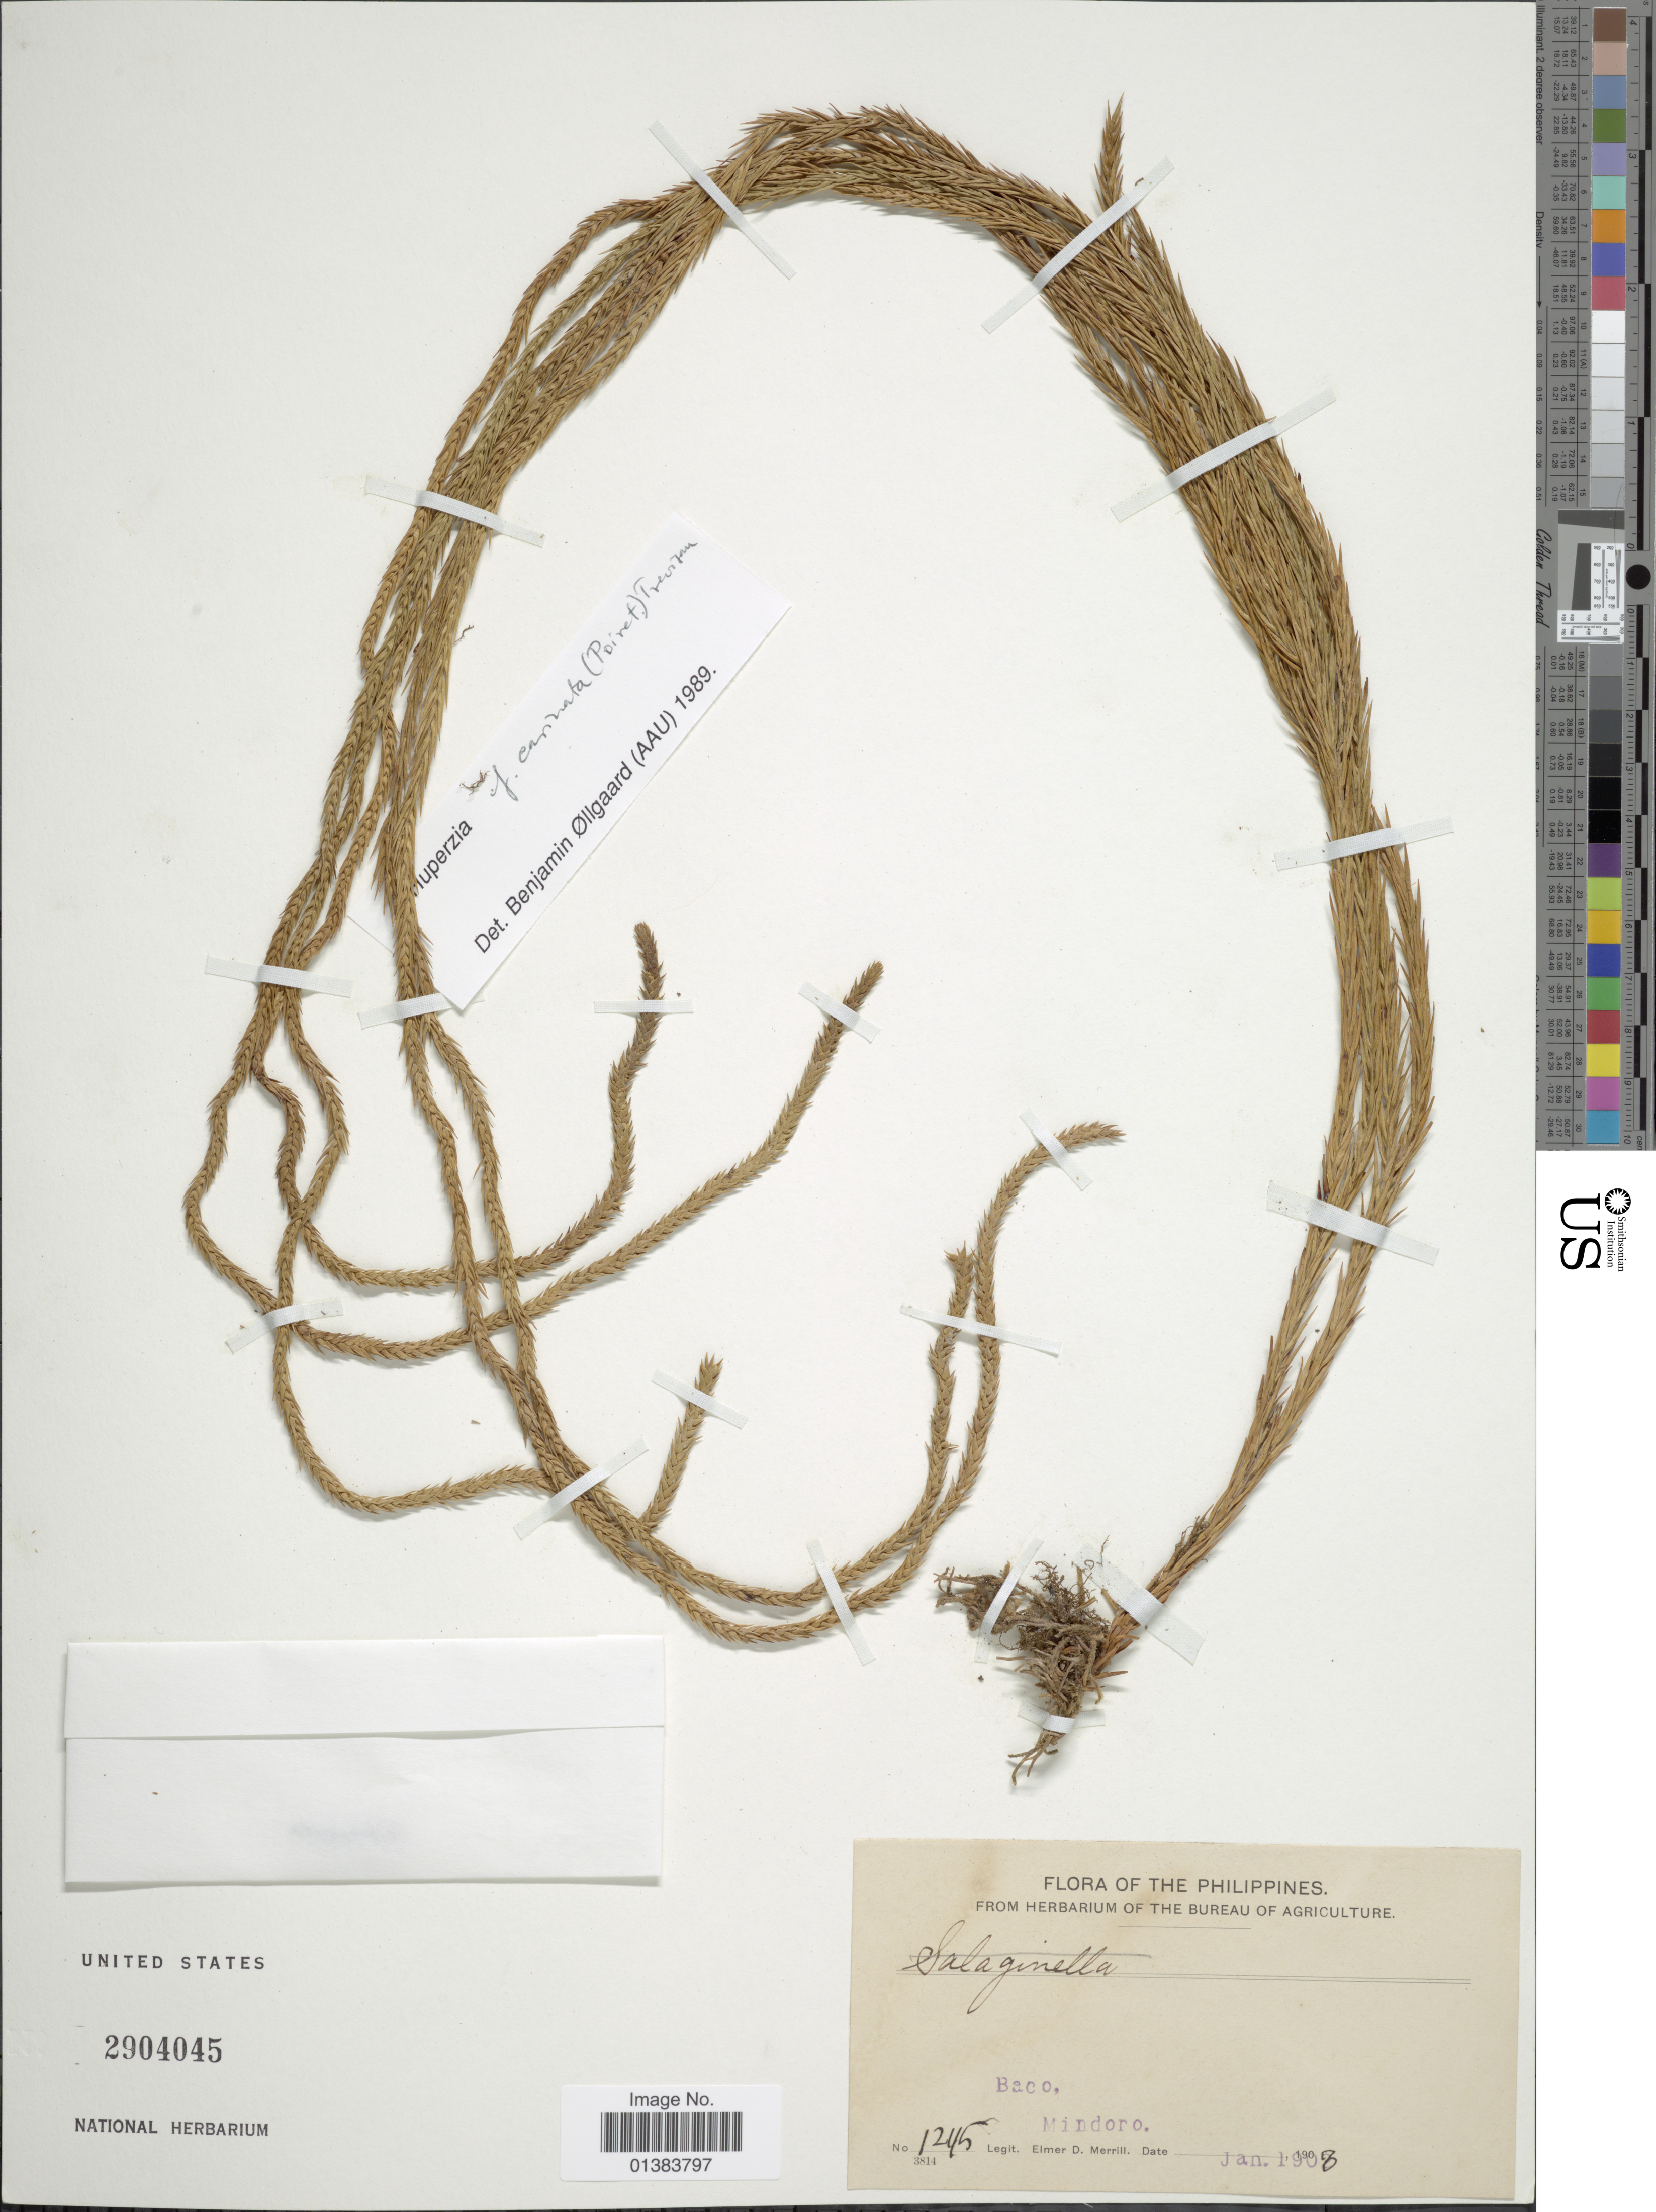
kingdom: Plantae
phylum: Tracheophyta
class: Lycopodiopsida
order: Lycopodiales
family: Lycopodiaceae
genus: Phlegmariurus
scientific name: Phlegmariurus carinatus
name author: (Desv.) Ching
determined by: Field, A. R.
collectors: E. D. Merrill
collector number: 1245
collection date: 1908-01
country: Philippines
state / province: Mimaropa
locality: Baco, Mindoro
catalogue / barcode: US 2904045